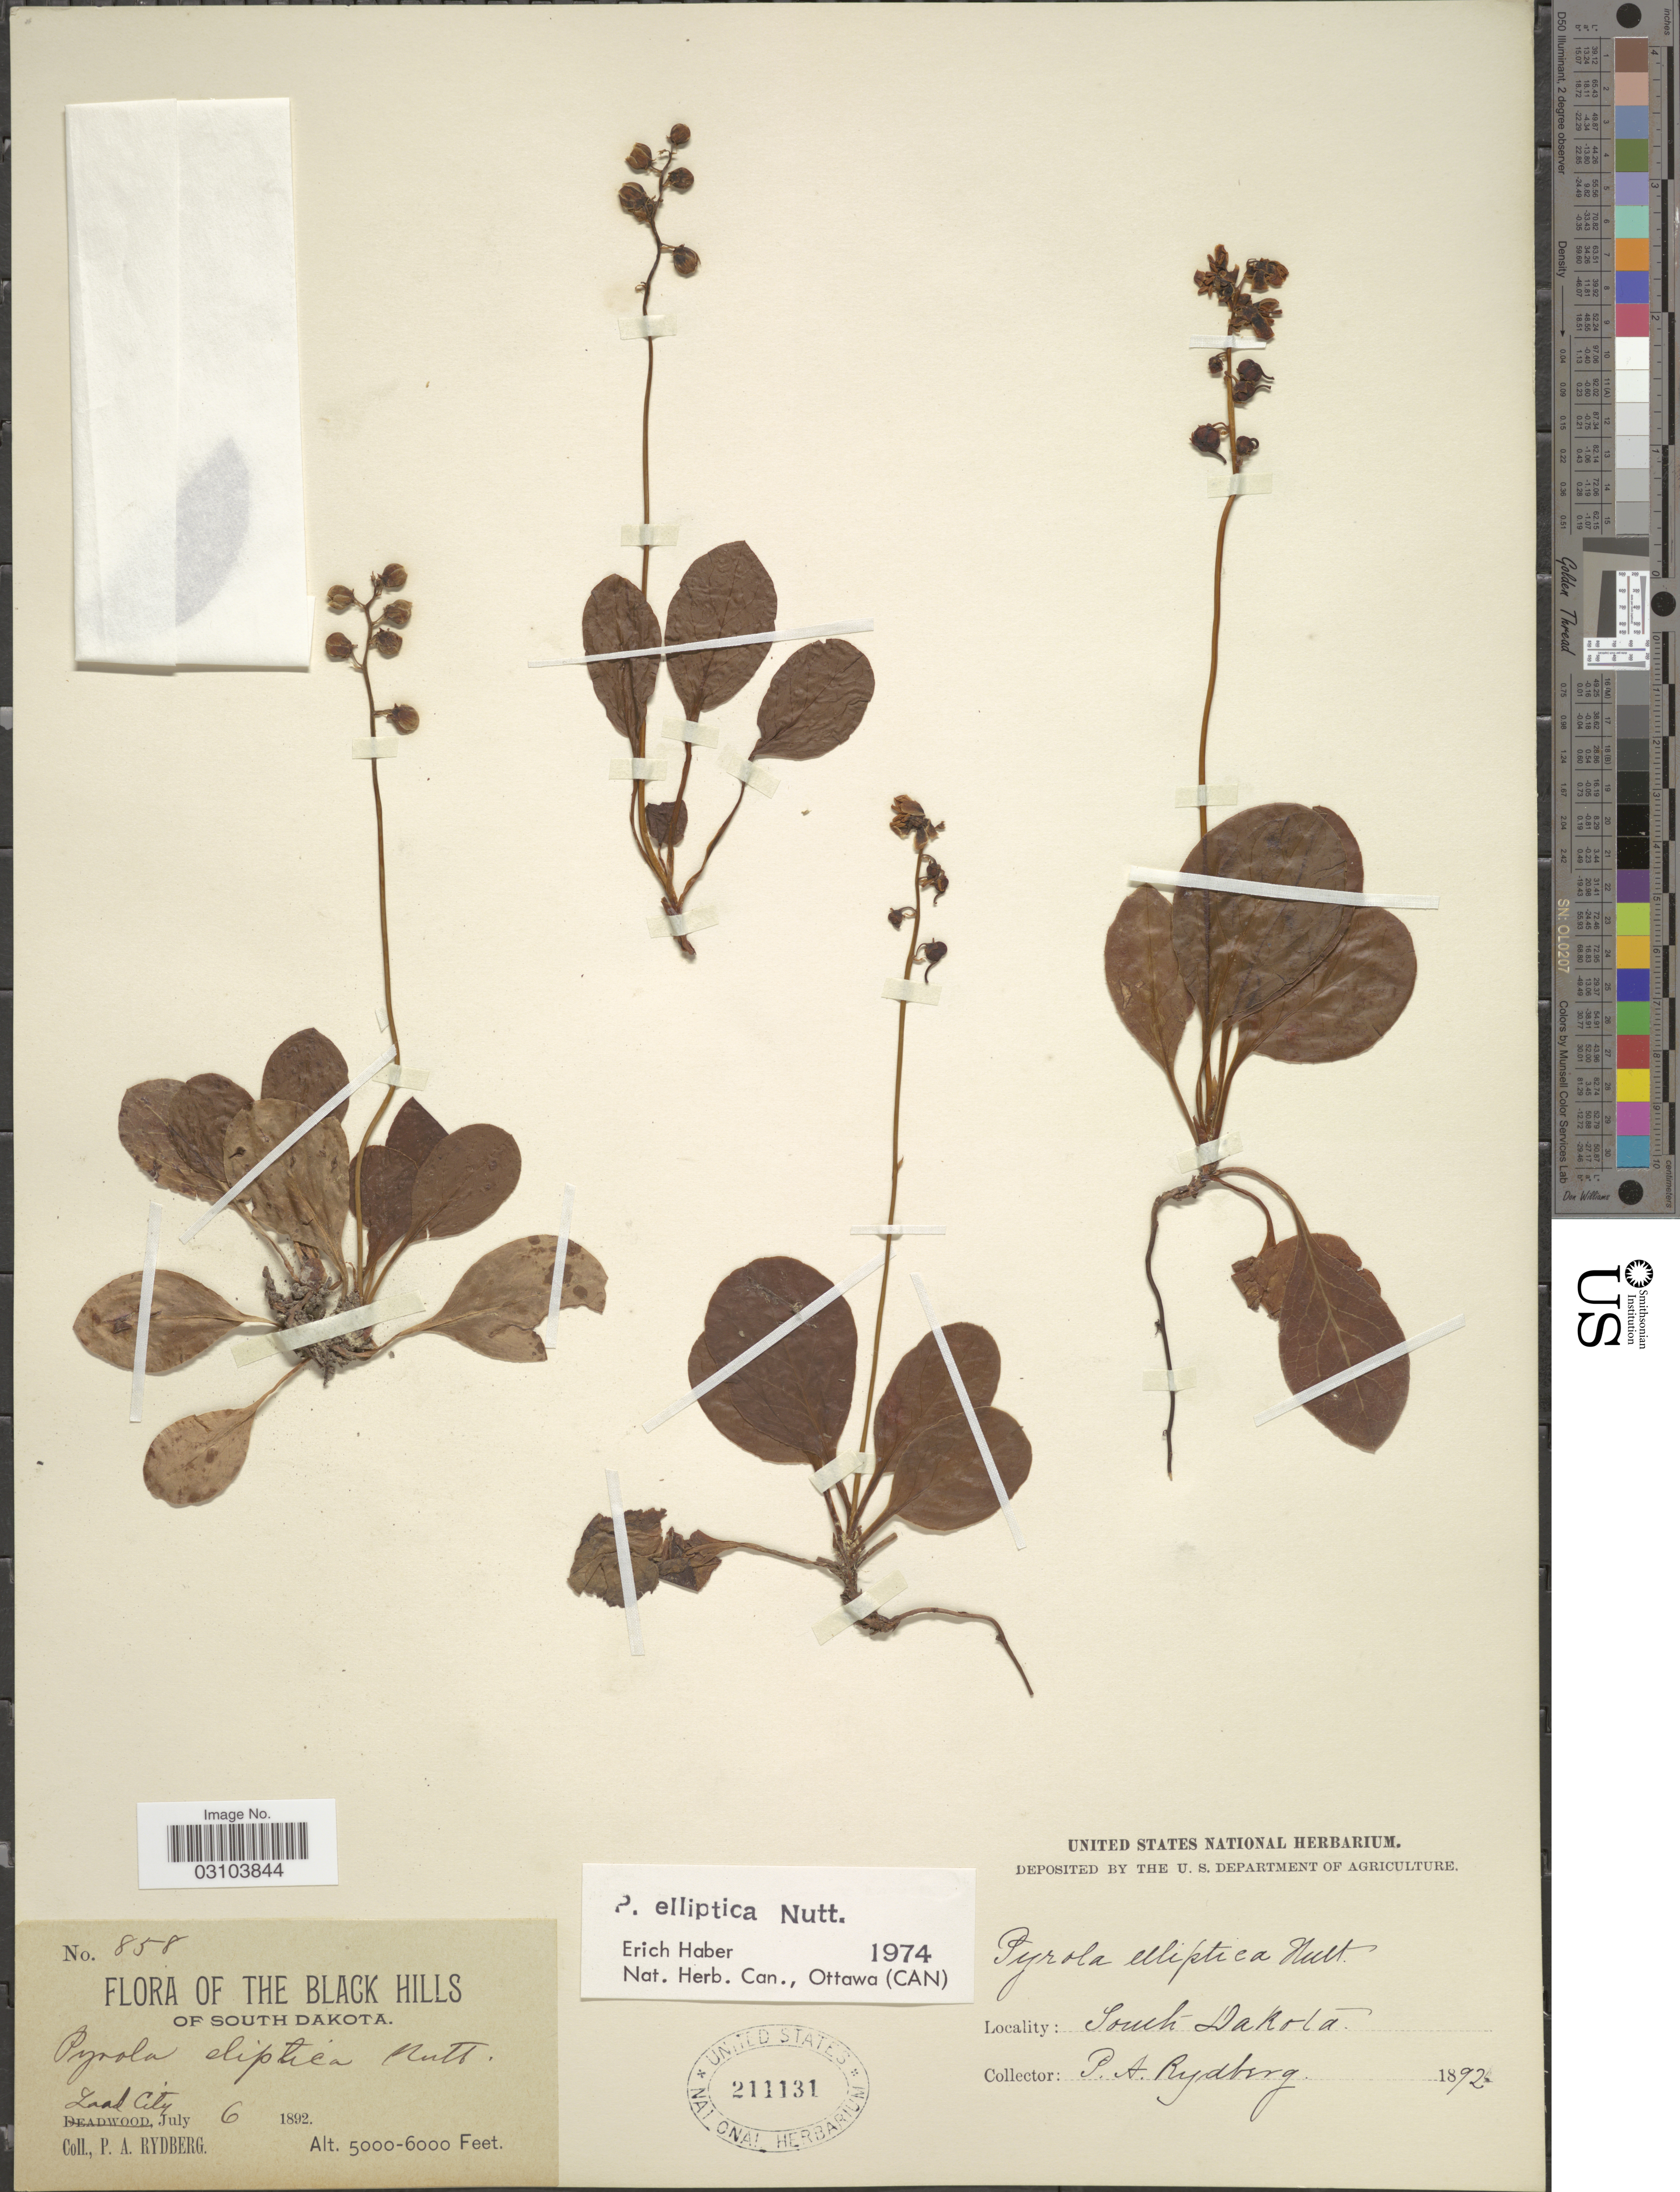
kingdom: Plantae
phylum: Tracheophyta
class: Magnoliopsida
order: Ericales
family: Ericaceae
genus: Pyrola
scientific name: Pyrola elliptica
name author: Nutt.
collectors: P. A. Rydberg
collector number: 858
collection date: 1892-07-06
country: United States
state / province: South Dakota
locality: The Black Hills of South Dakota. Lead City.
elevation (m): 1524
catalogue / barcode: US 211131